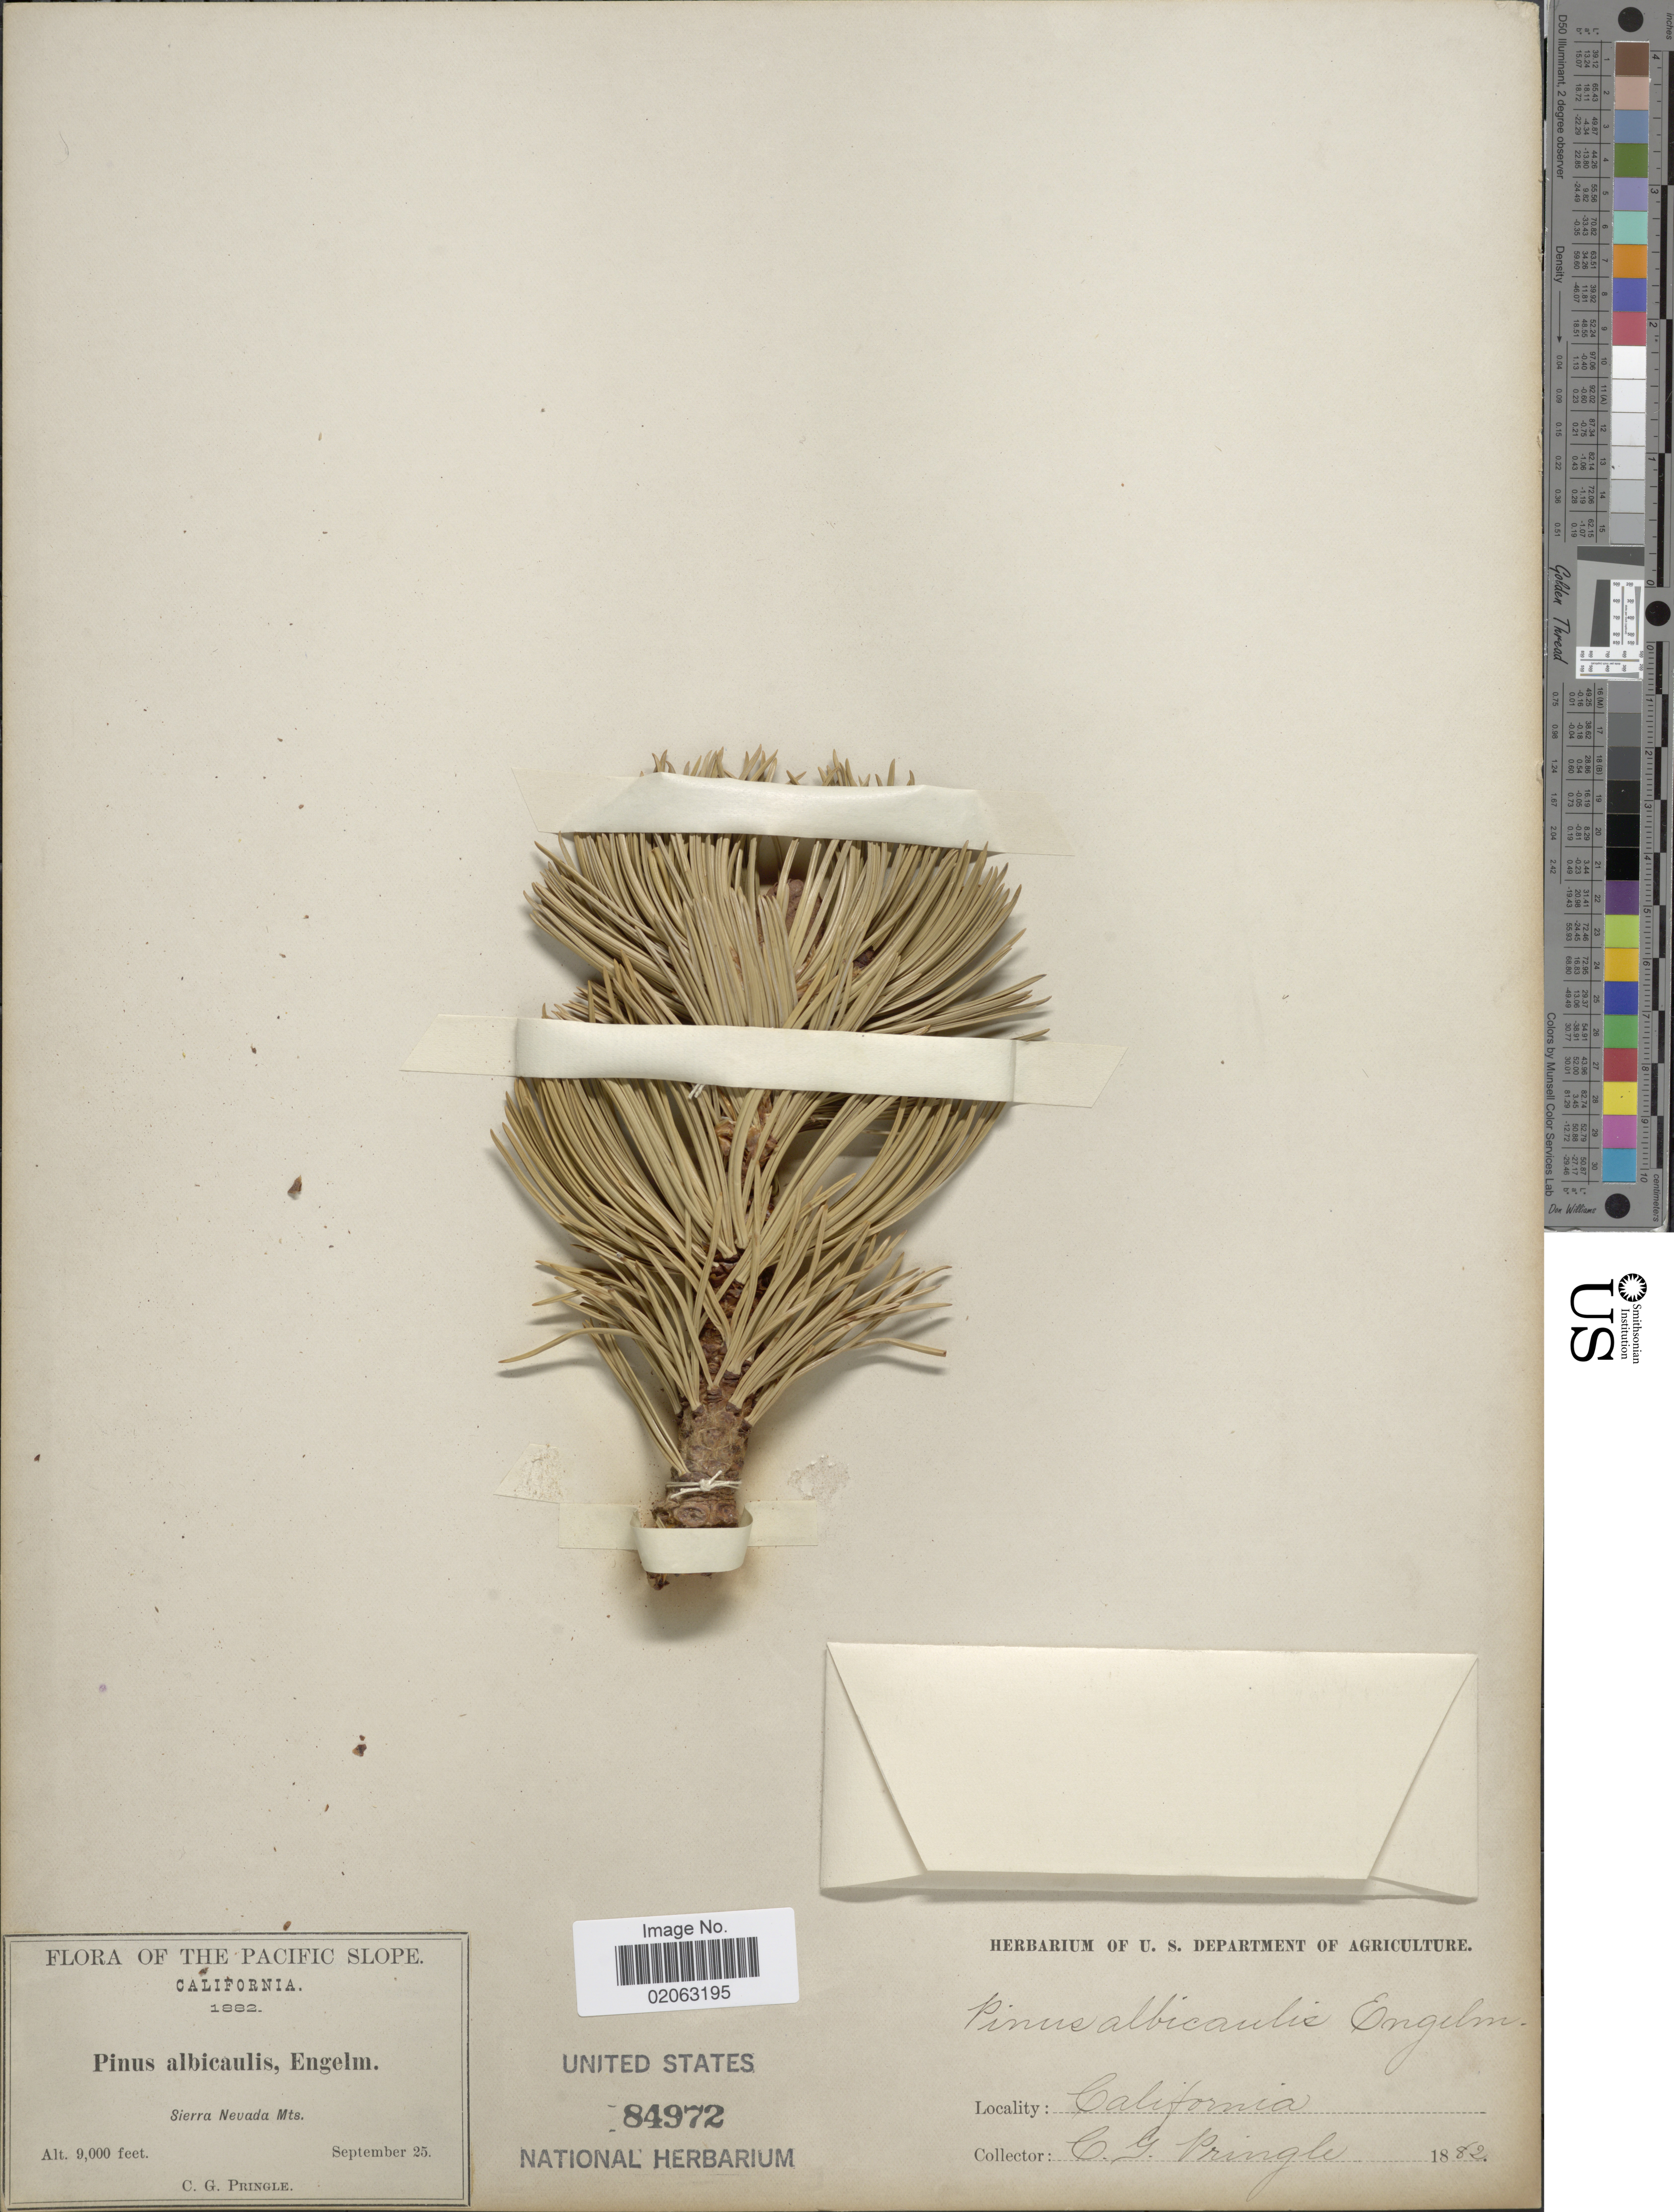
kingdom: Plantae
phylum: Tracheophyta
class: Pinopsida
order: Pinales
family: Pinaceae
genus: Pinus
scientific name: Pinus albicaulis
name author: Engelm.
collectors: C. G. Pringle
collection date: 1882-09-25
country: United States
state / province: California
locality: Pacific Slope, Sierra Nevada Mts.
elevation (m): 2743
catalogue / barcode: US 84972